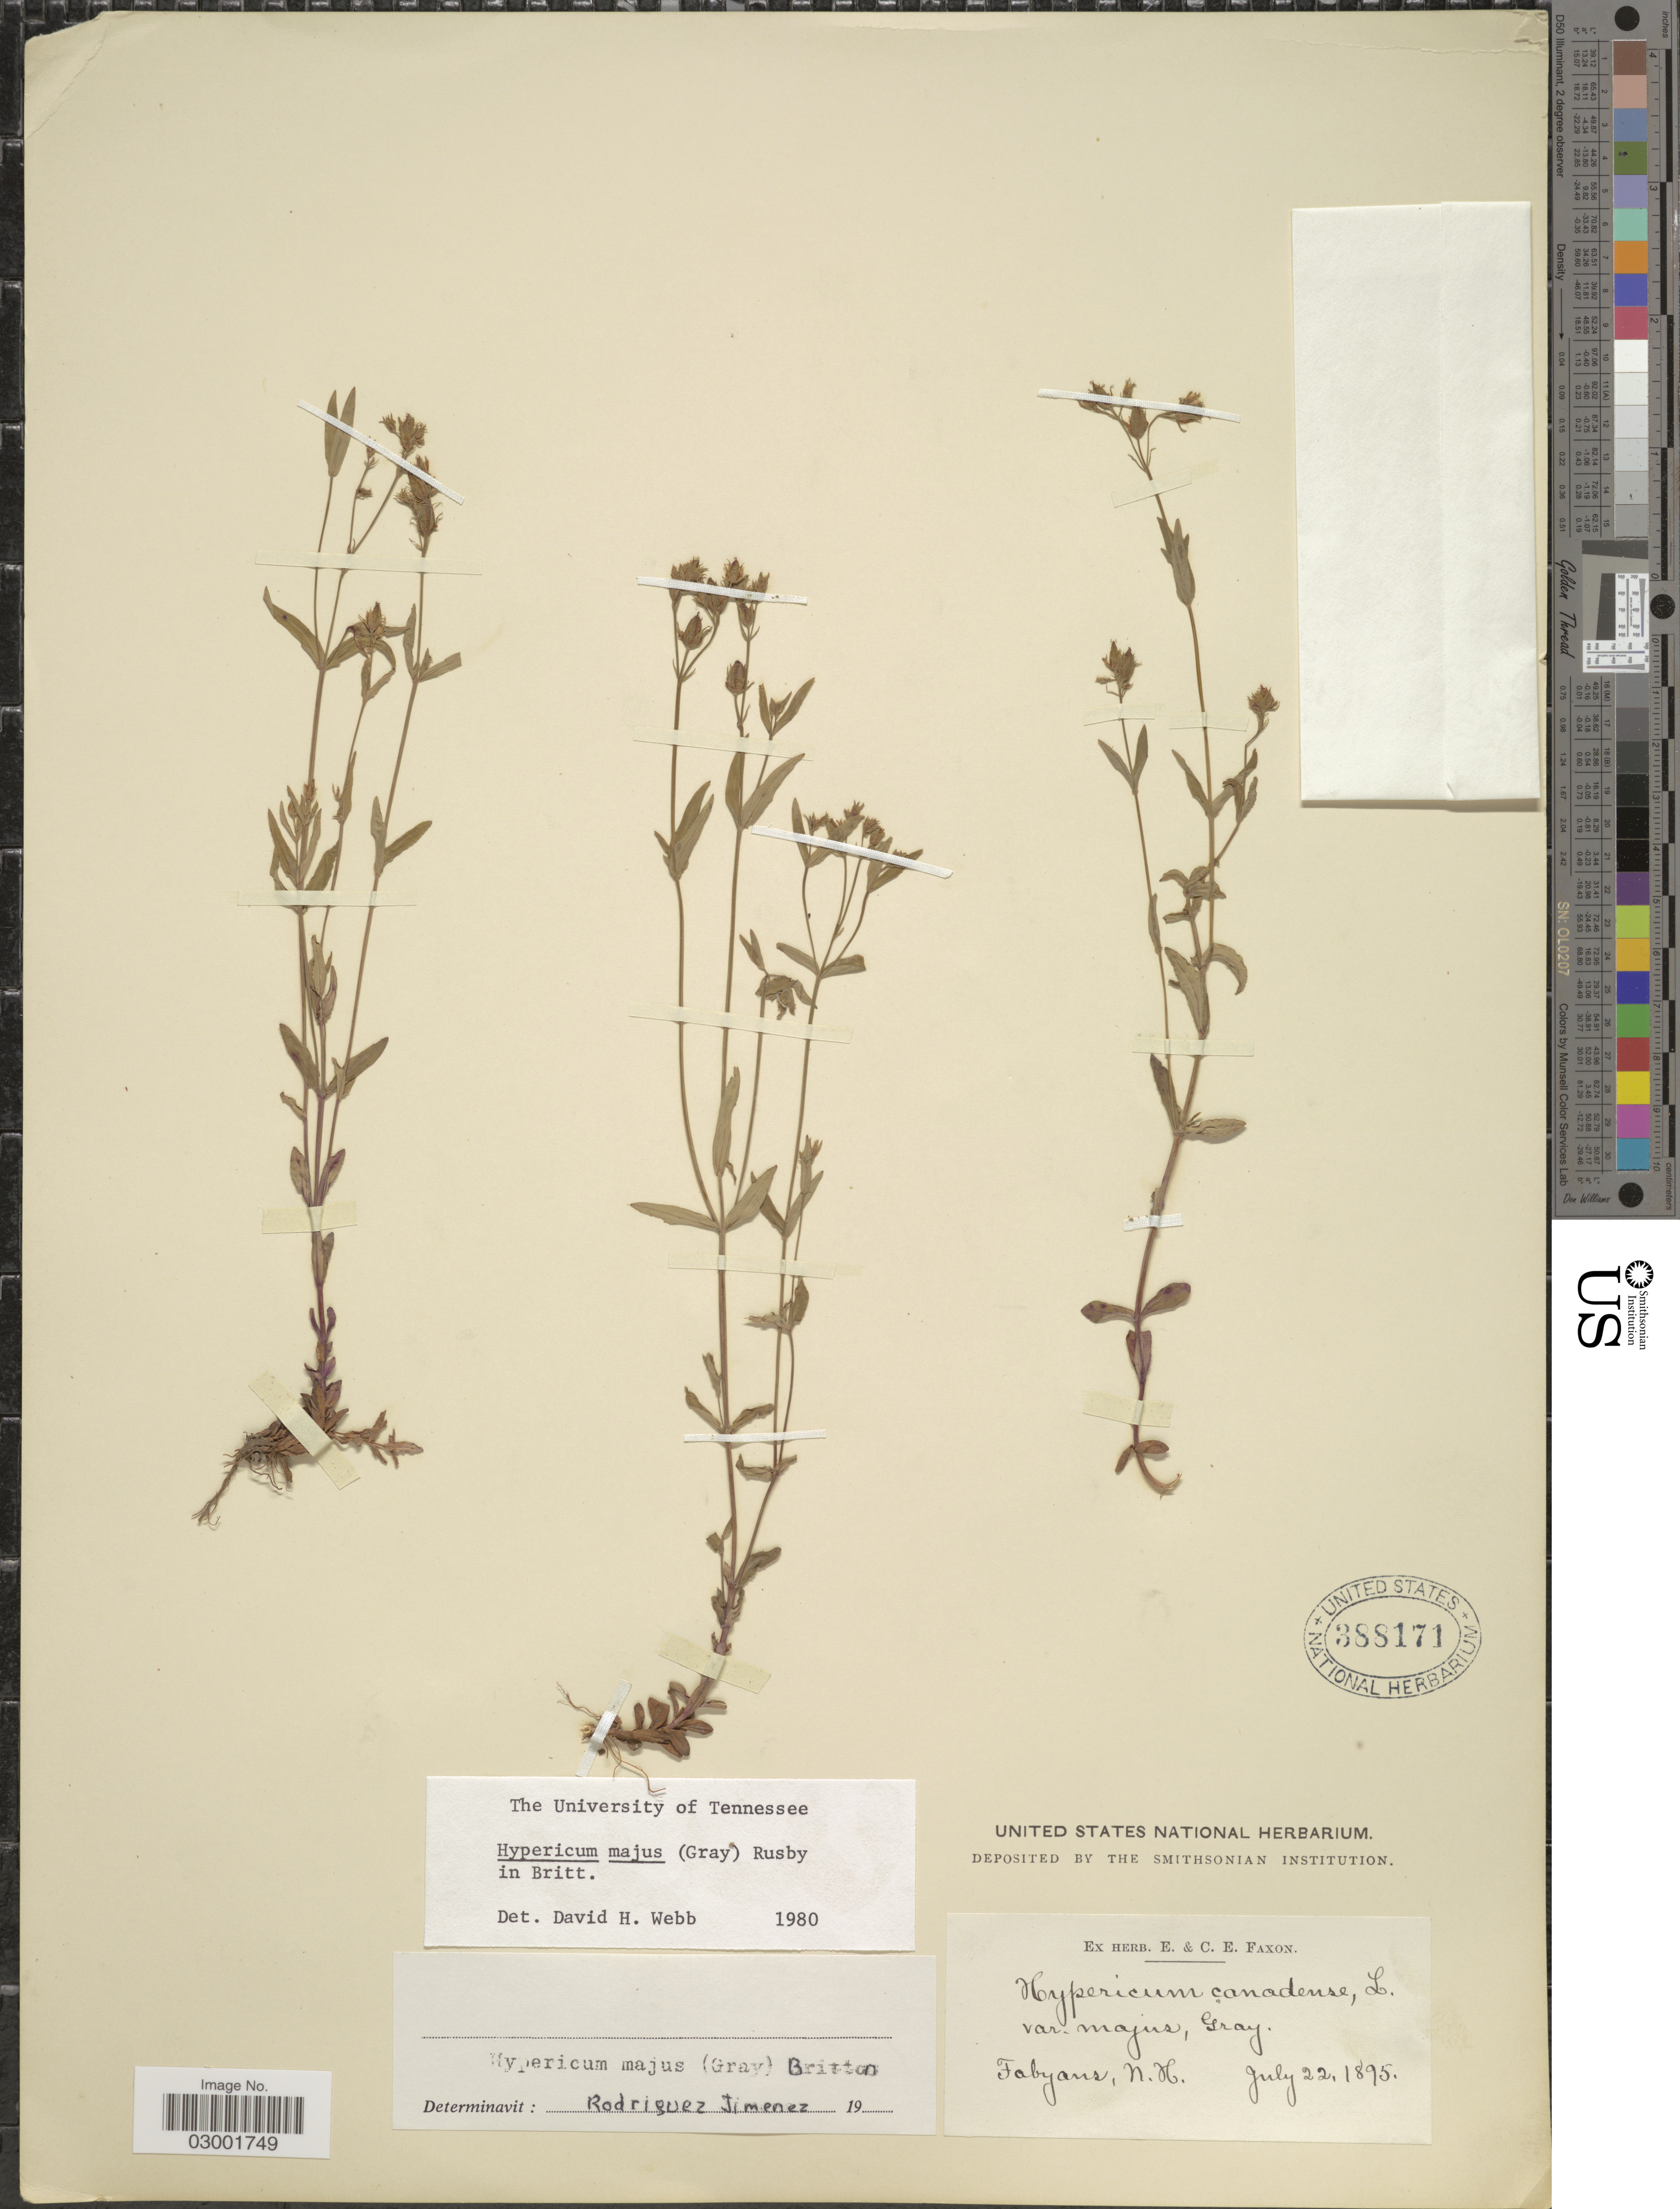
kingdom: Plantae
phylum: Tracheophyta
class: Magnoliopsida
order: Malpighiales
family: Hypericaceae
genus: Hypericum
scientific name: Hypericum majus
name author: (A. Gray) Britton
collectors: ex herb. E. & C.E. Faxon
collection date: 1895-07-22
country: United States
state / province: New Hampshire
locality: Fabyans, N.H.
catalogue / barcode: US 388171